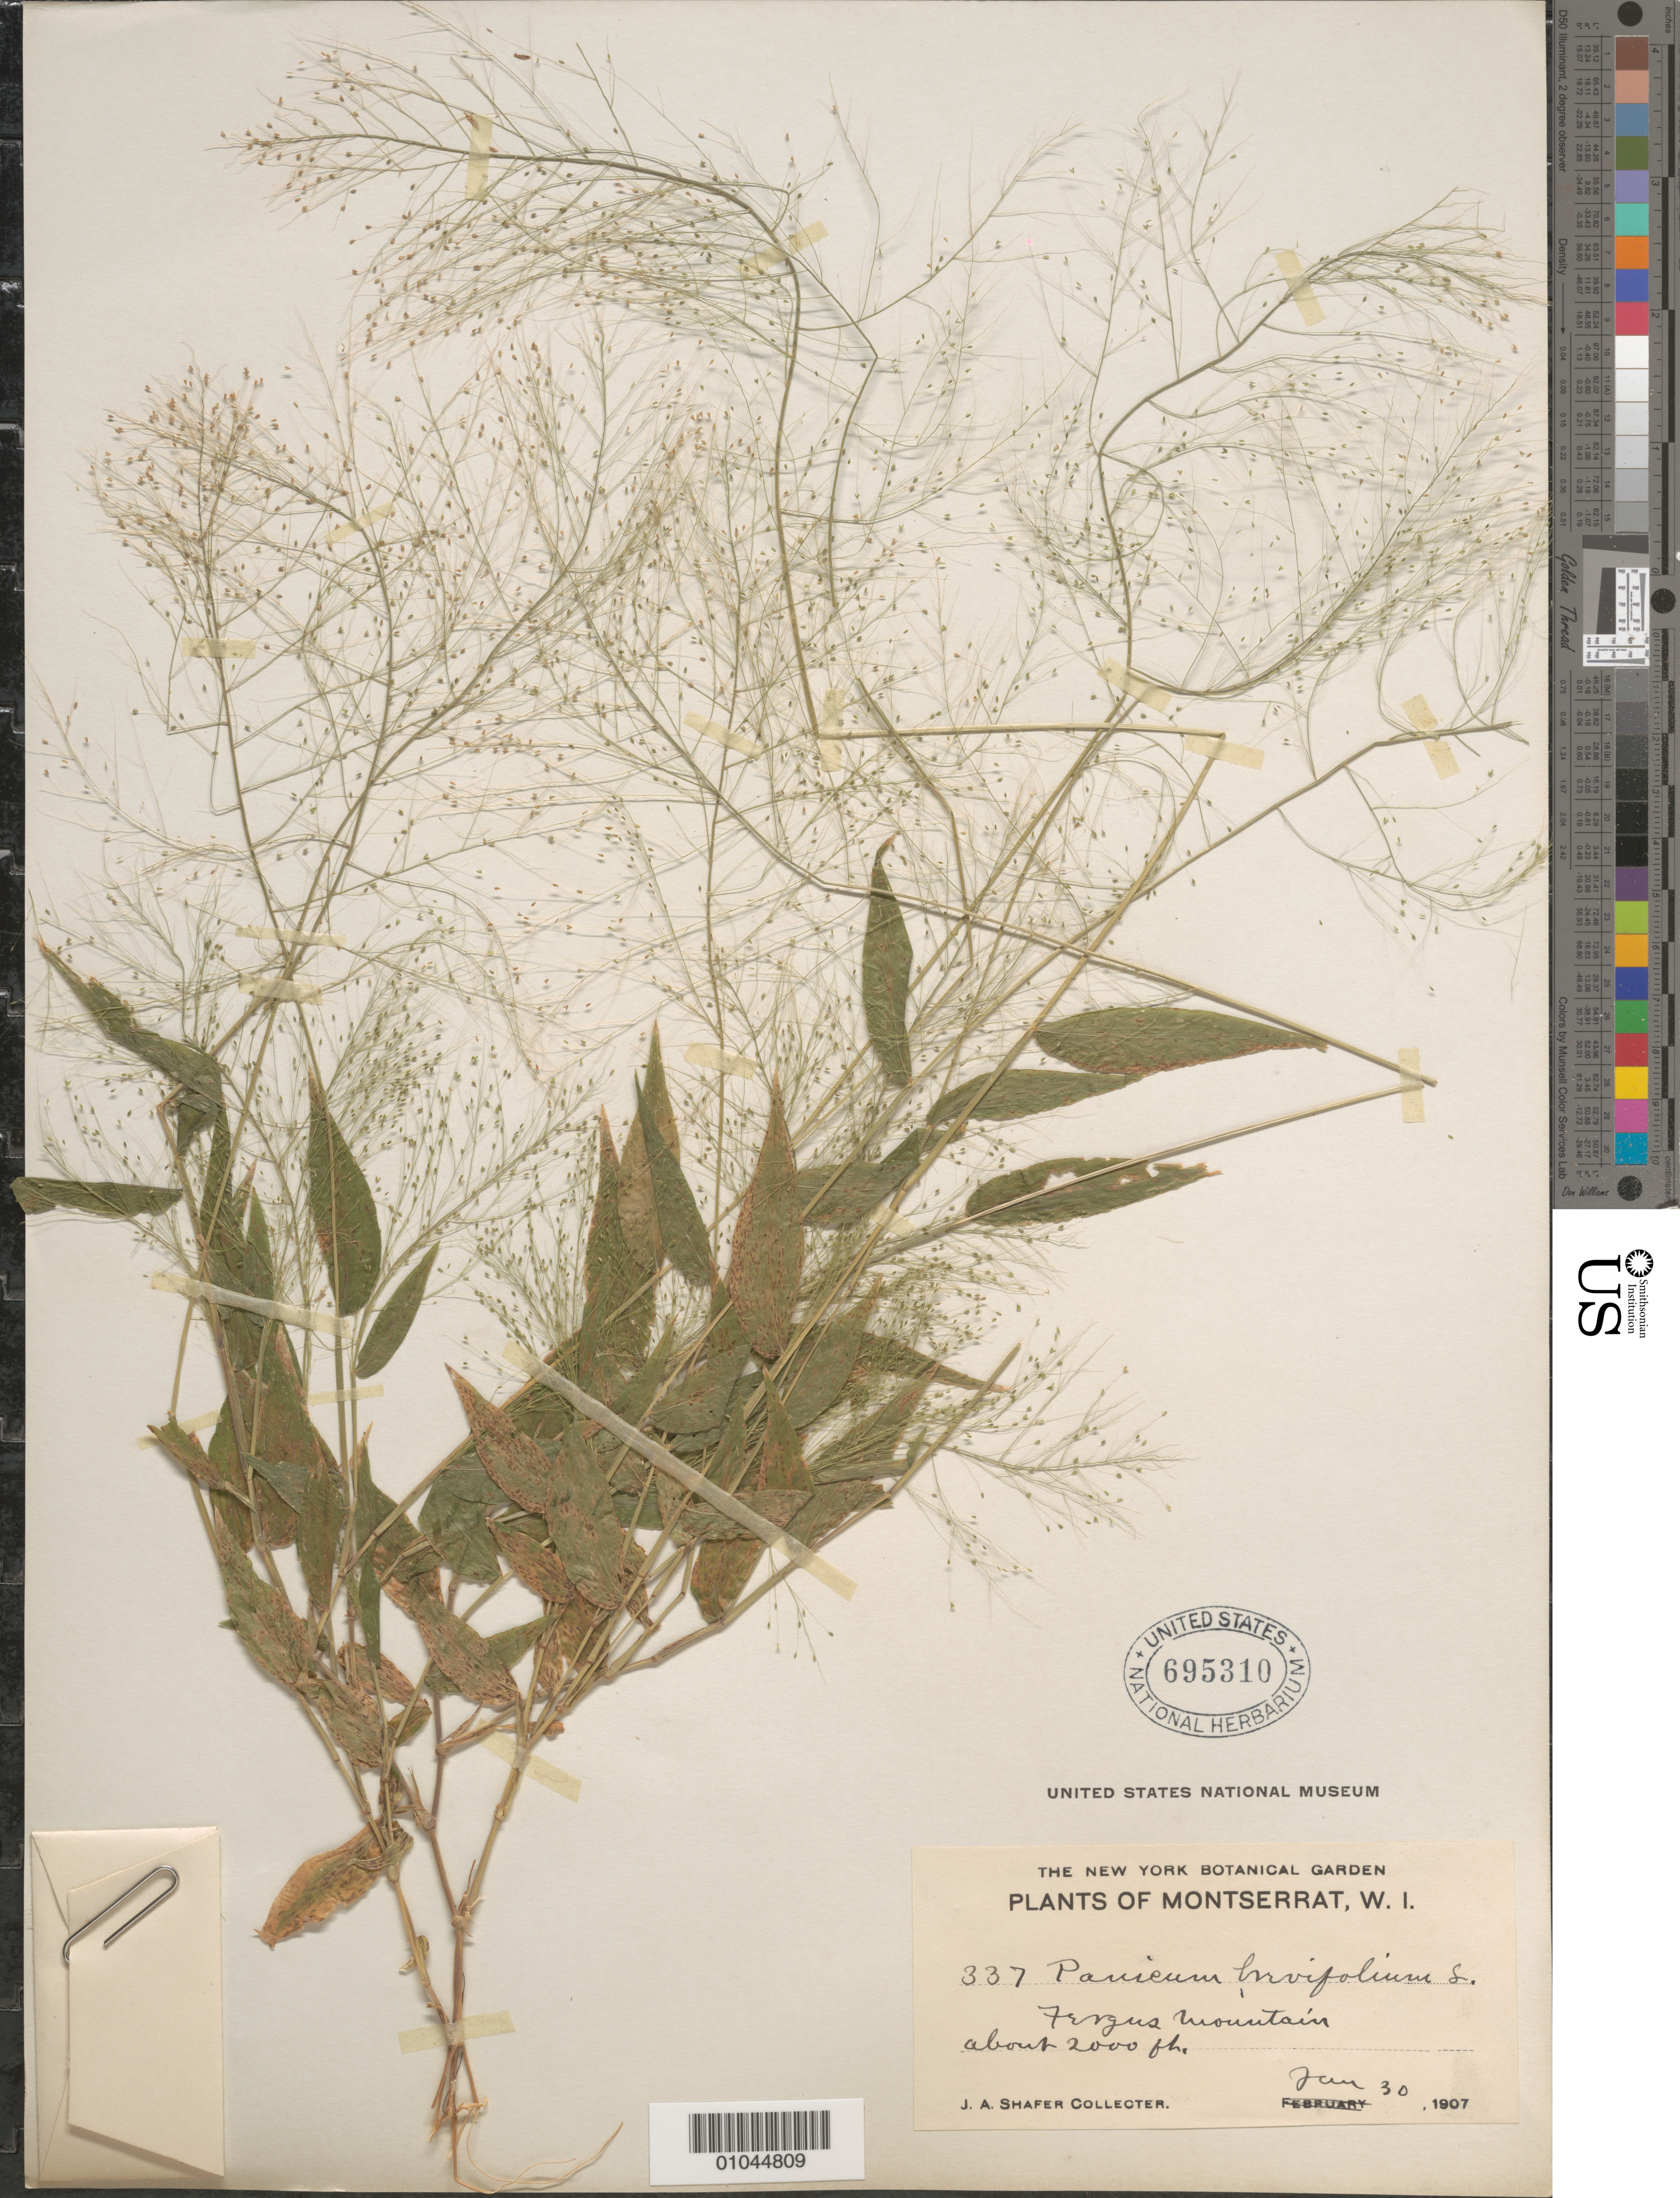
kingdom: Plantae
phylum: Tracheophyta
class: Liliopsida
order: Poales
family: Poaceae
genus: Panicum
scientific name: Panicum trichoides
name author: Sw.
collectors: J. A. Shafer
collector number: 337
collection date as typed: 30 Jan 1907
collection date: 1907-01-30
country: Montserrat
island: Montserrat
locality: Fergus Mountain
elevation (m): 610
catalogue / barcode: US 695310